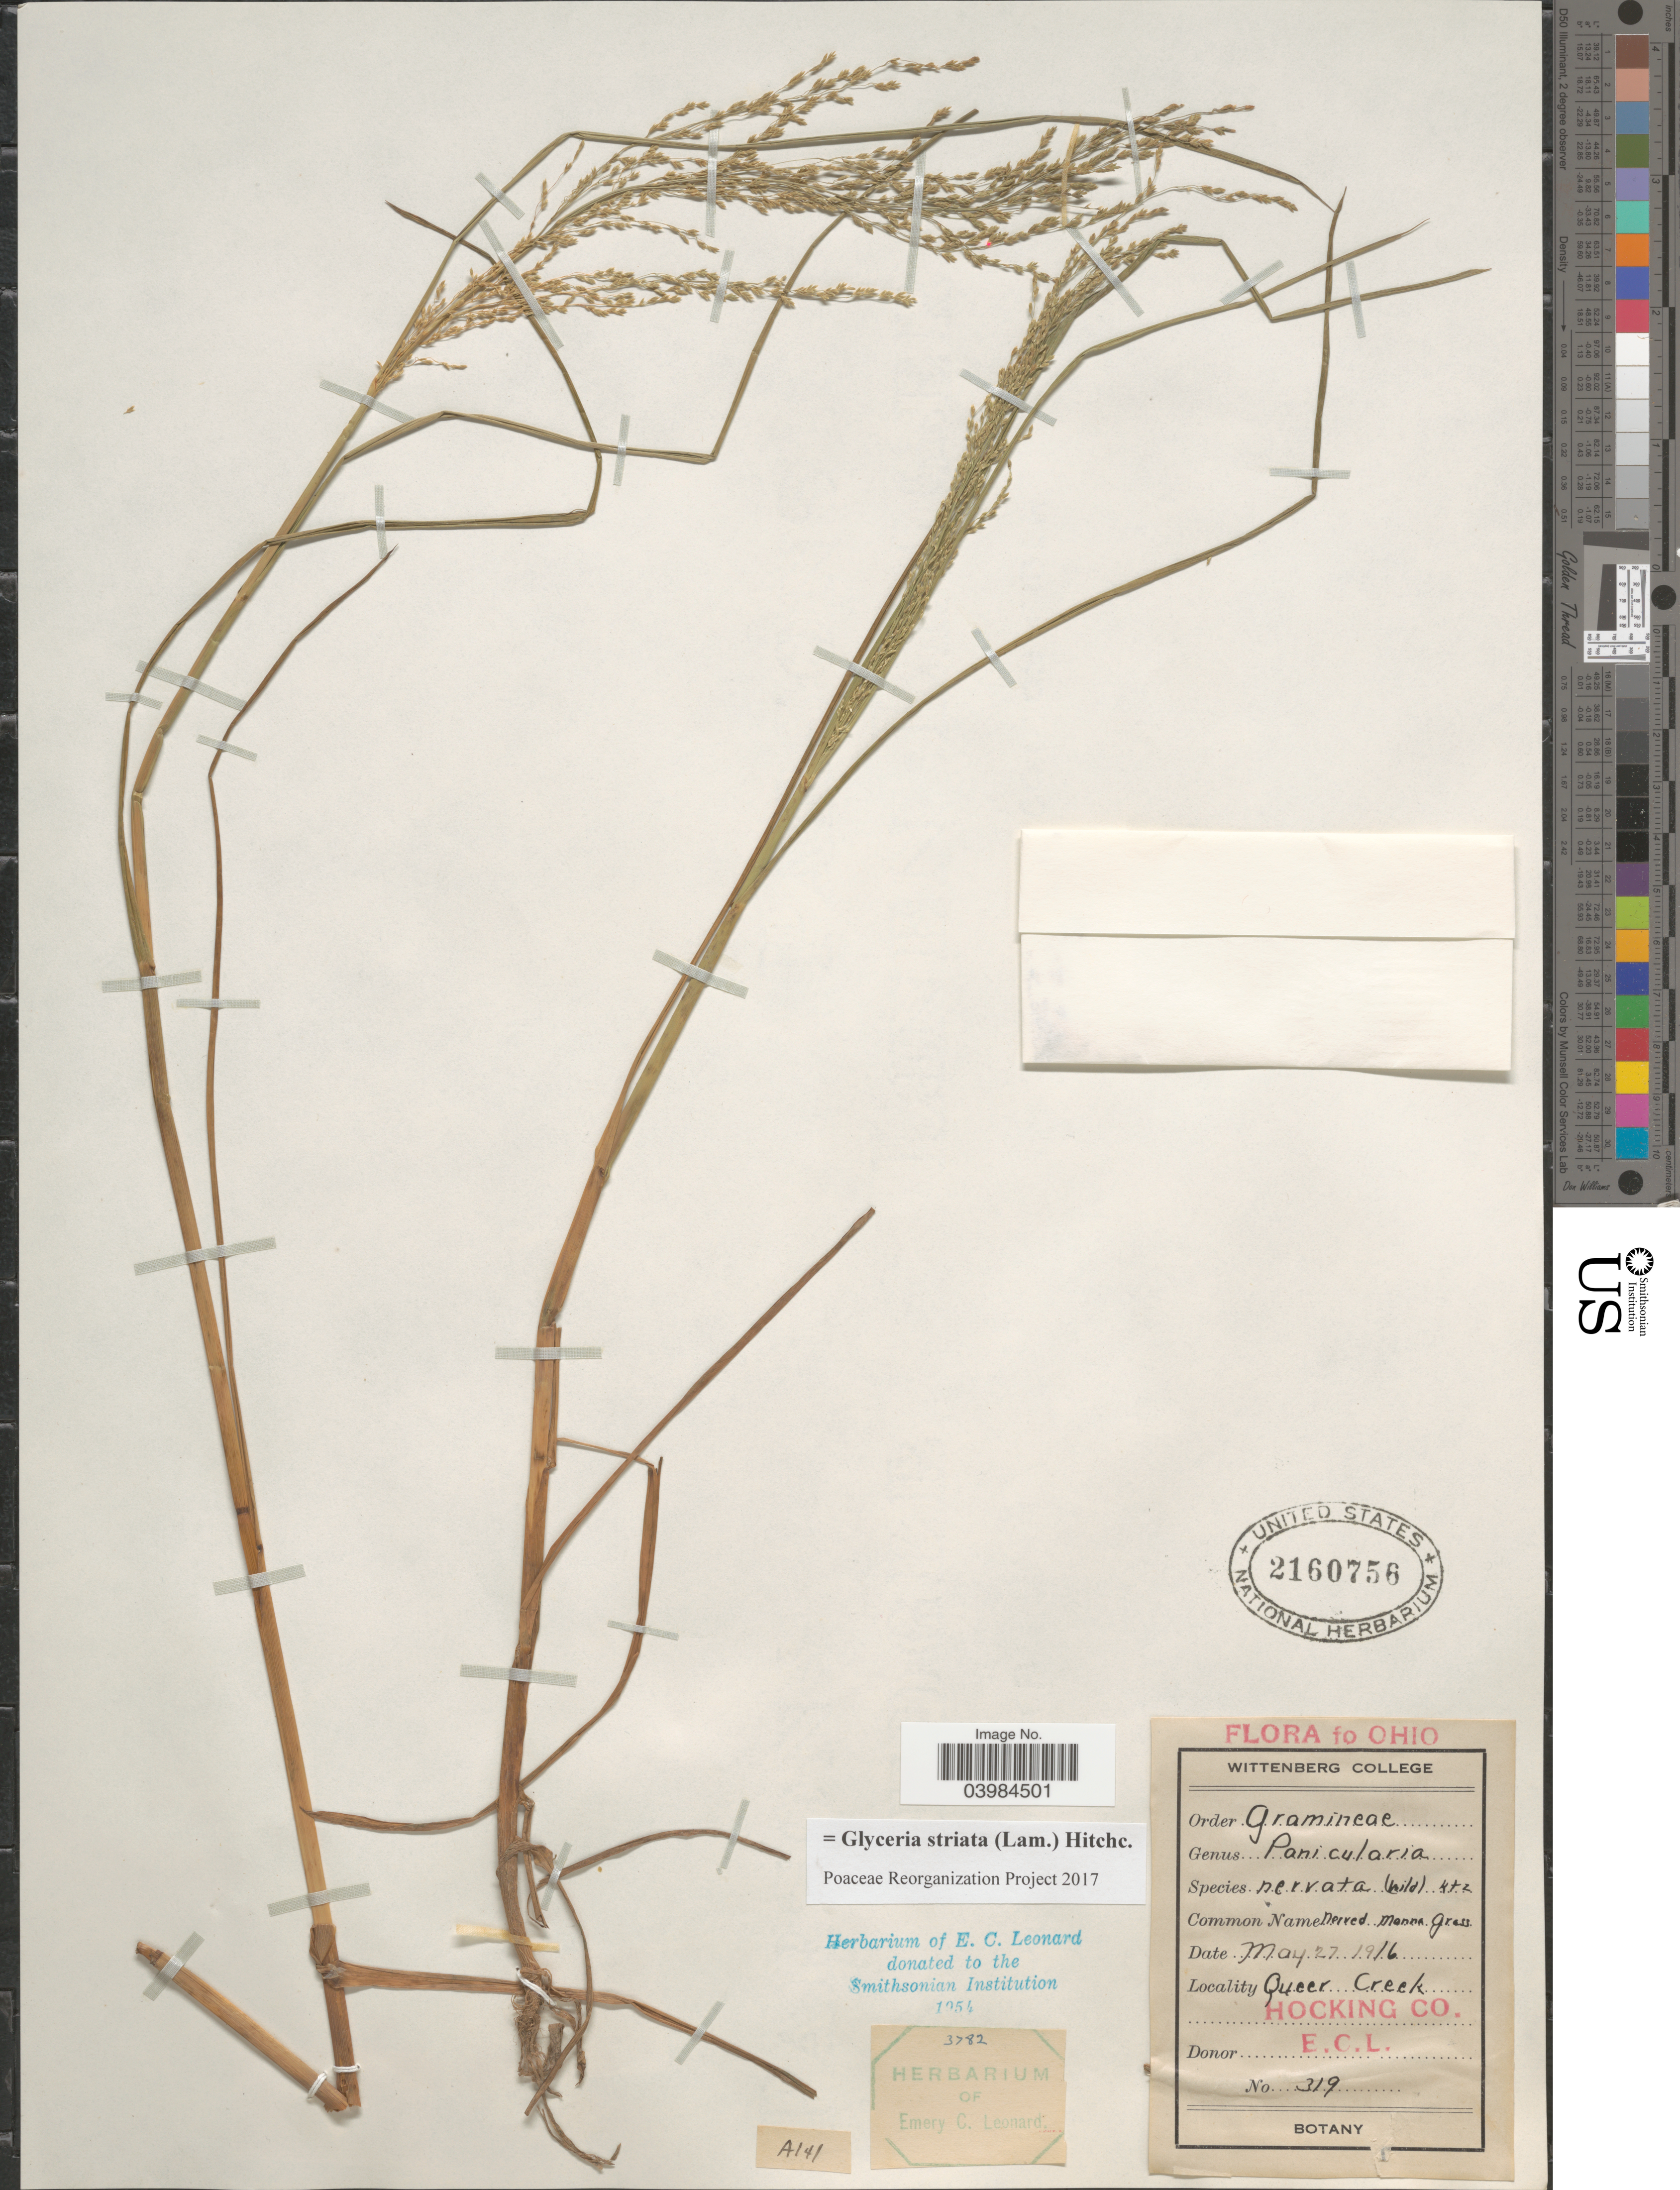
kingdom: Plantae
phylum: Tracheophyta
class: Liliopsida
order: Poales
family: Poaceae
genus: Glyceria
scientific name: Glyceria striata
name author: (Lam.) Hitchc.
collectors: E. C. Leonard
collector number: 319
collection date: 1916-05-27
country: United States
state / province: Ohio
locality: Queer Creek. Hocking Co.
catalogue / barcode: US 2160756